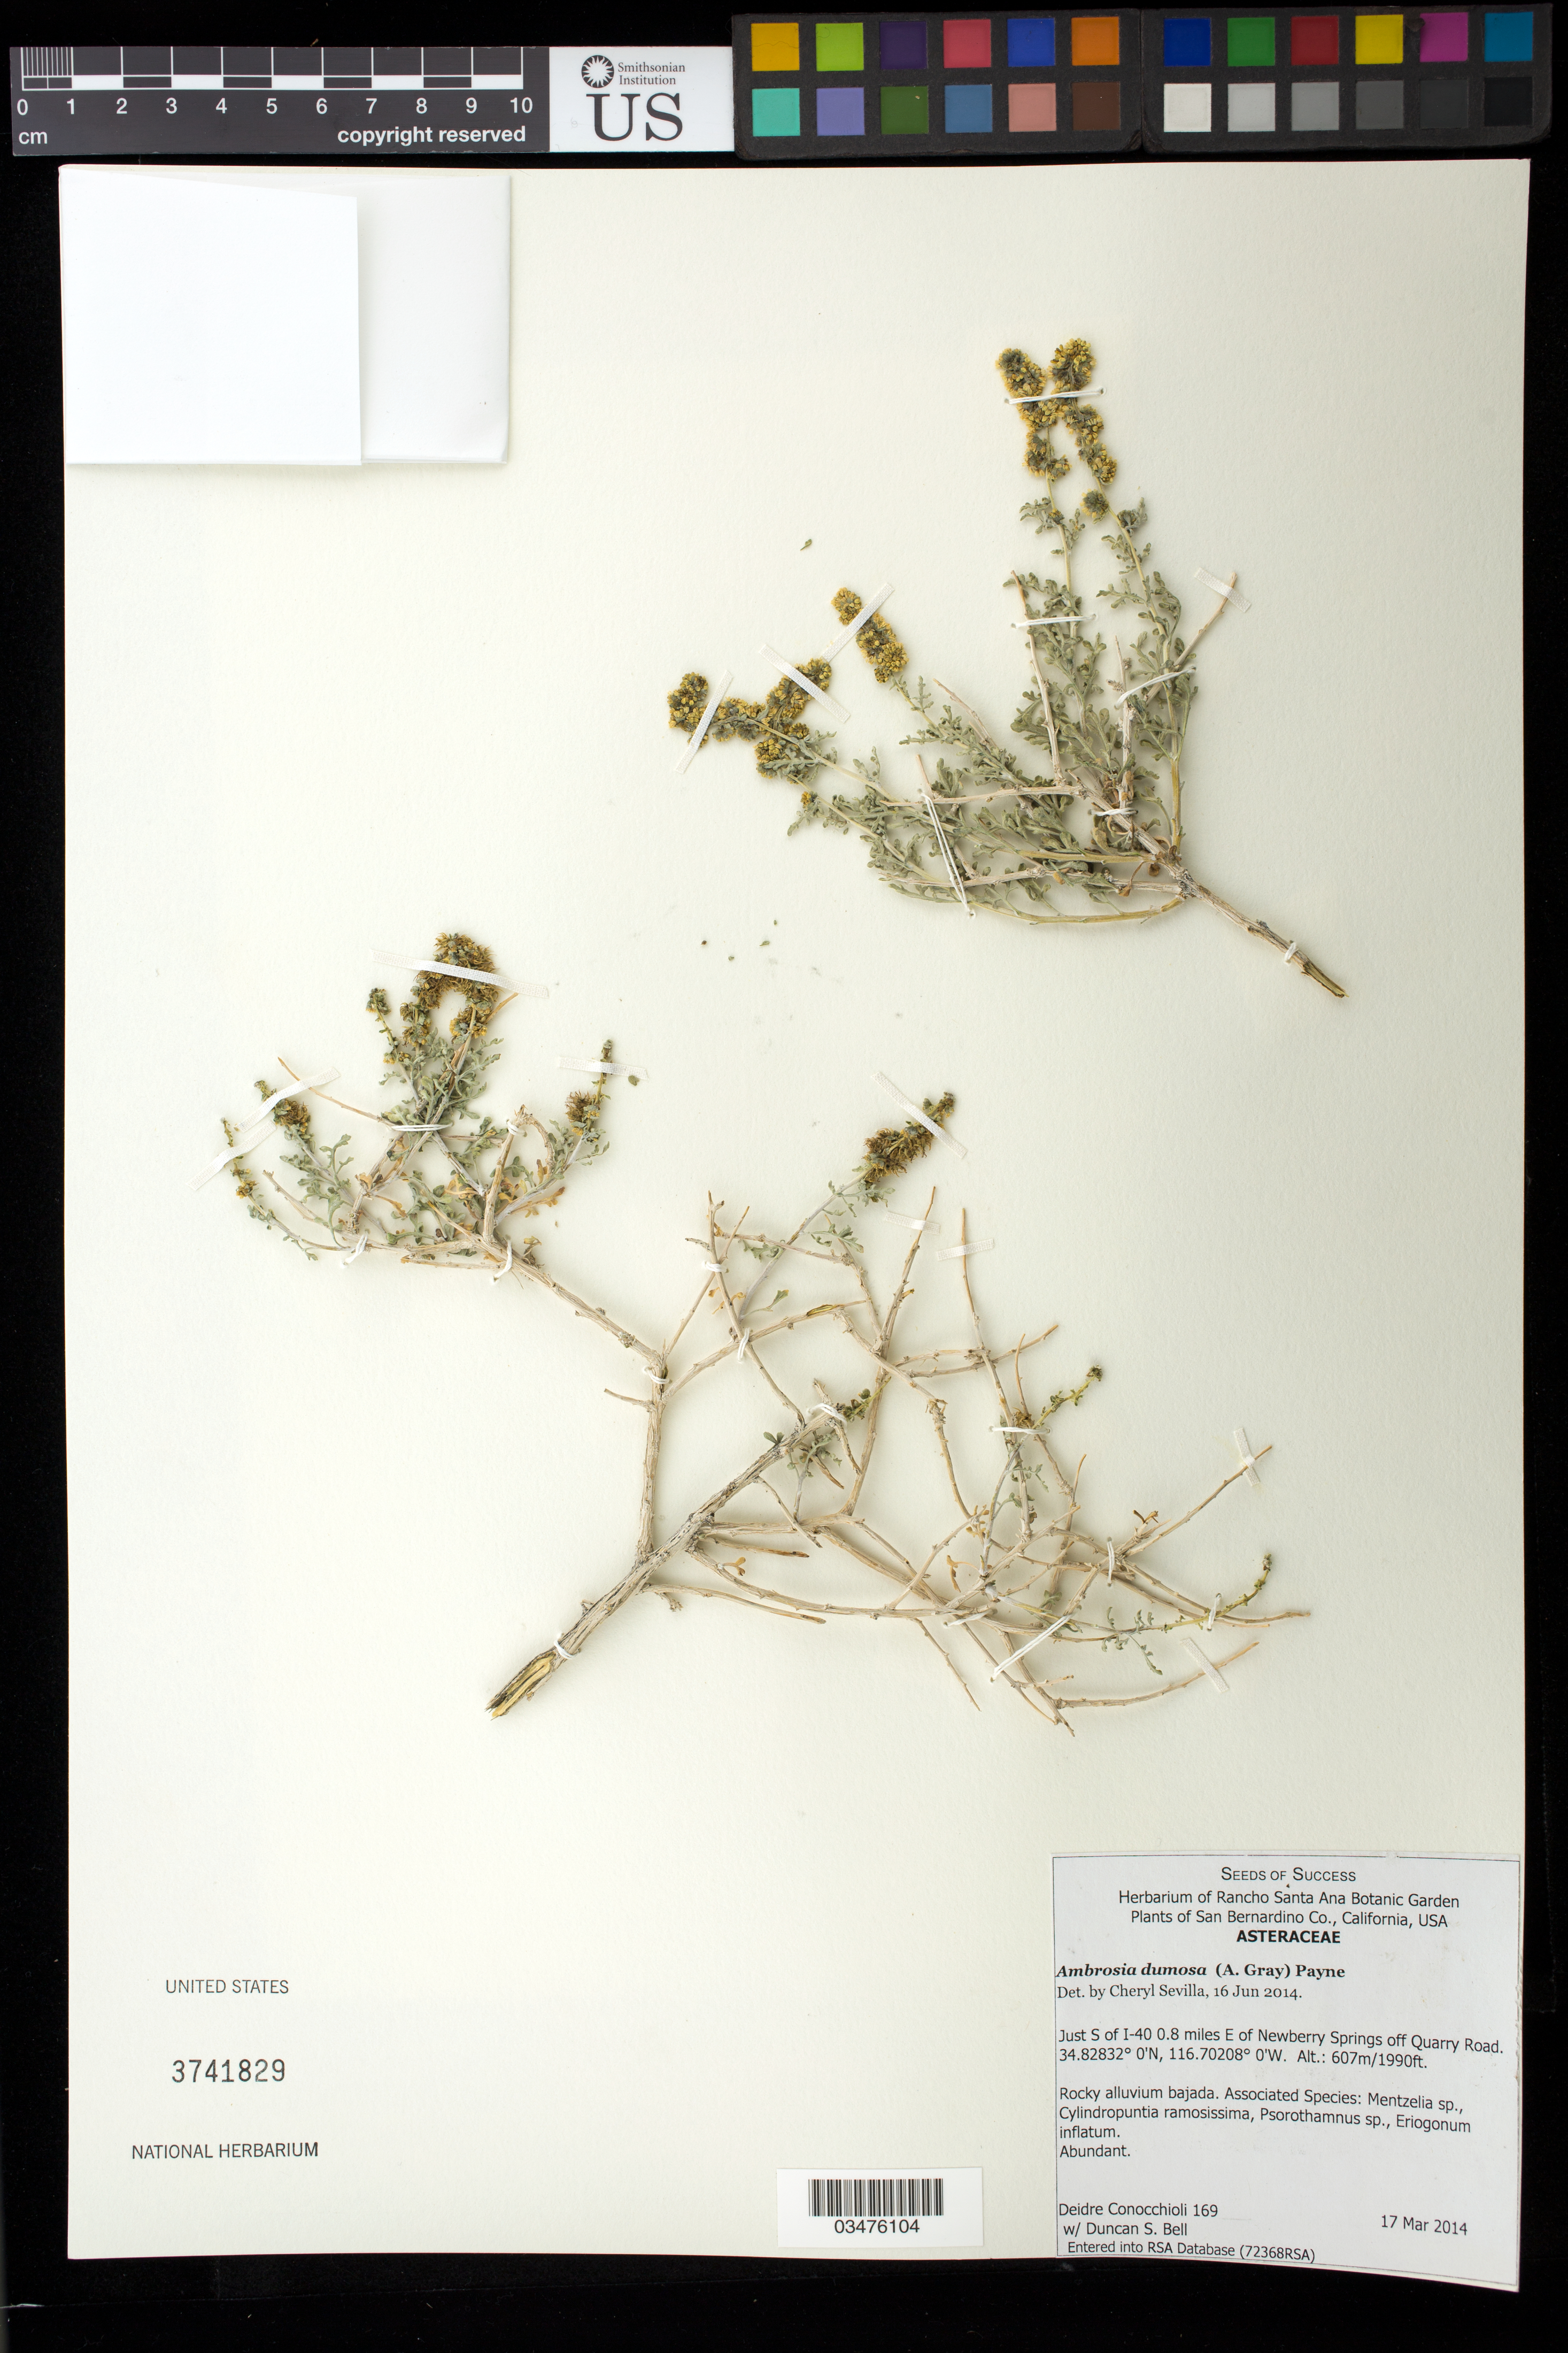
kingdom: Plantae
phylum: Tracheophyta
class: Magnoliopsida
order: Asterales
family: Asteraceae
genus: Ambrosia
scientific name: Ambrosia dumosa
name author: (A. Gray) W.W.Payne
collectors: D. Conocchioli & D. S. Bell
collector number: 169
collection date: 2014-03-17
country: United States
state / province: California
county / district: San Bernardino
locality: S of I-40 0.8 mi. E of Newberry Springs off Quarry Road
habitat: Rocky alluvium bajada. With Mentzelia sp., Psorothamnus, sp., ect.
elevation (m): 607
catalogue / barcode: US 3741829